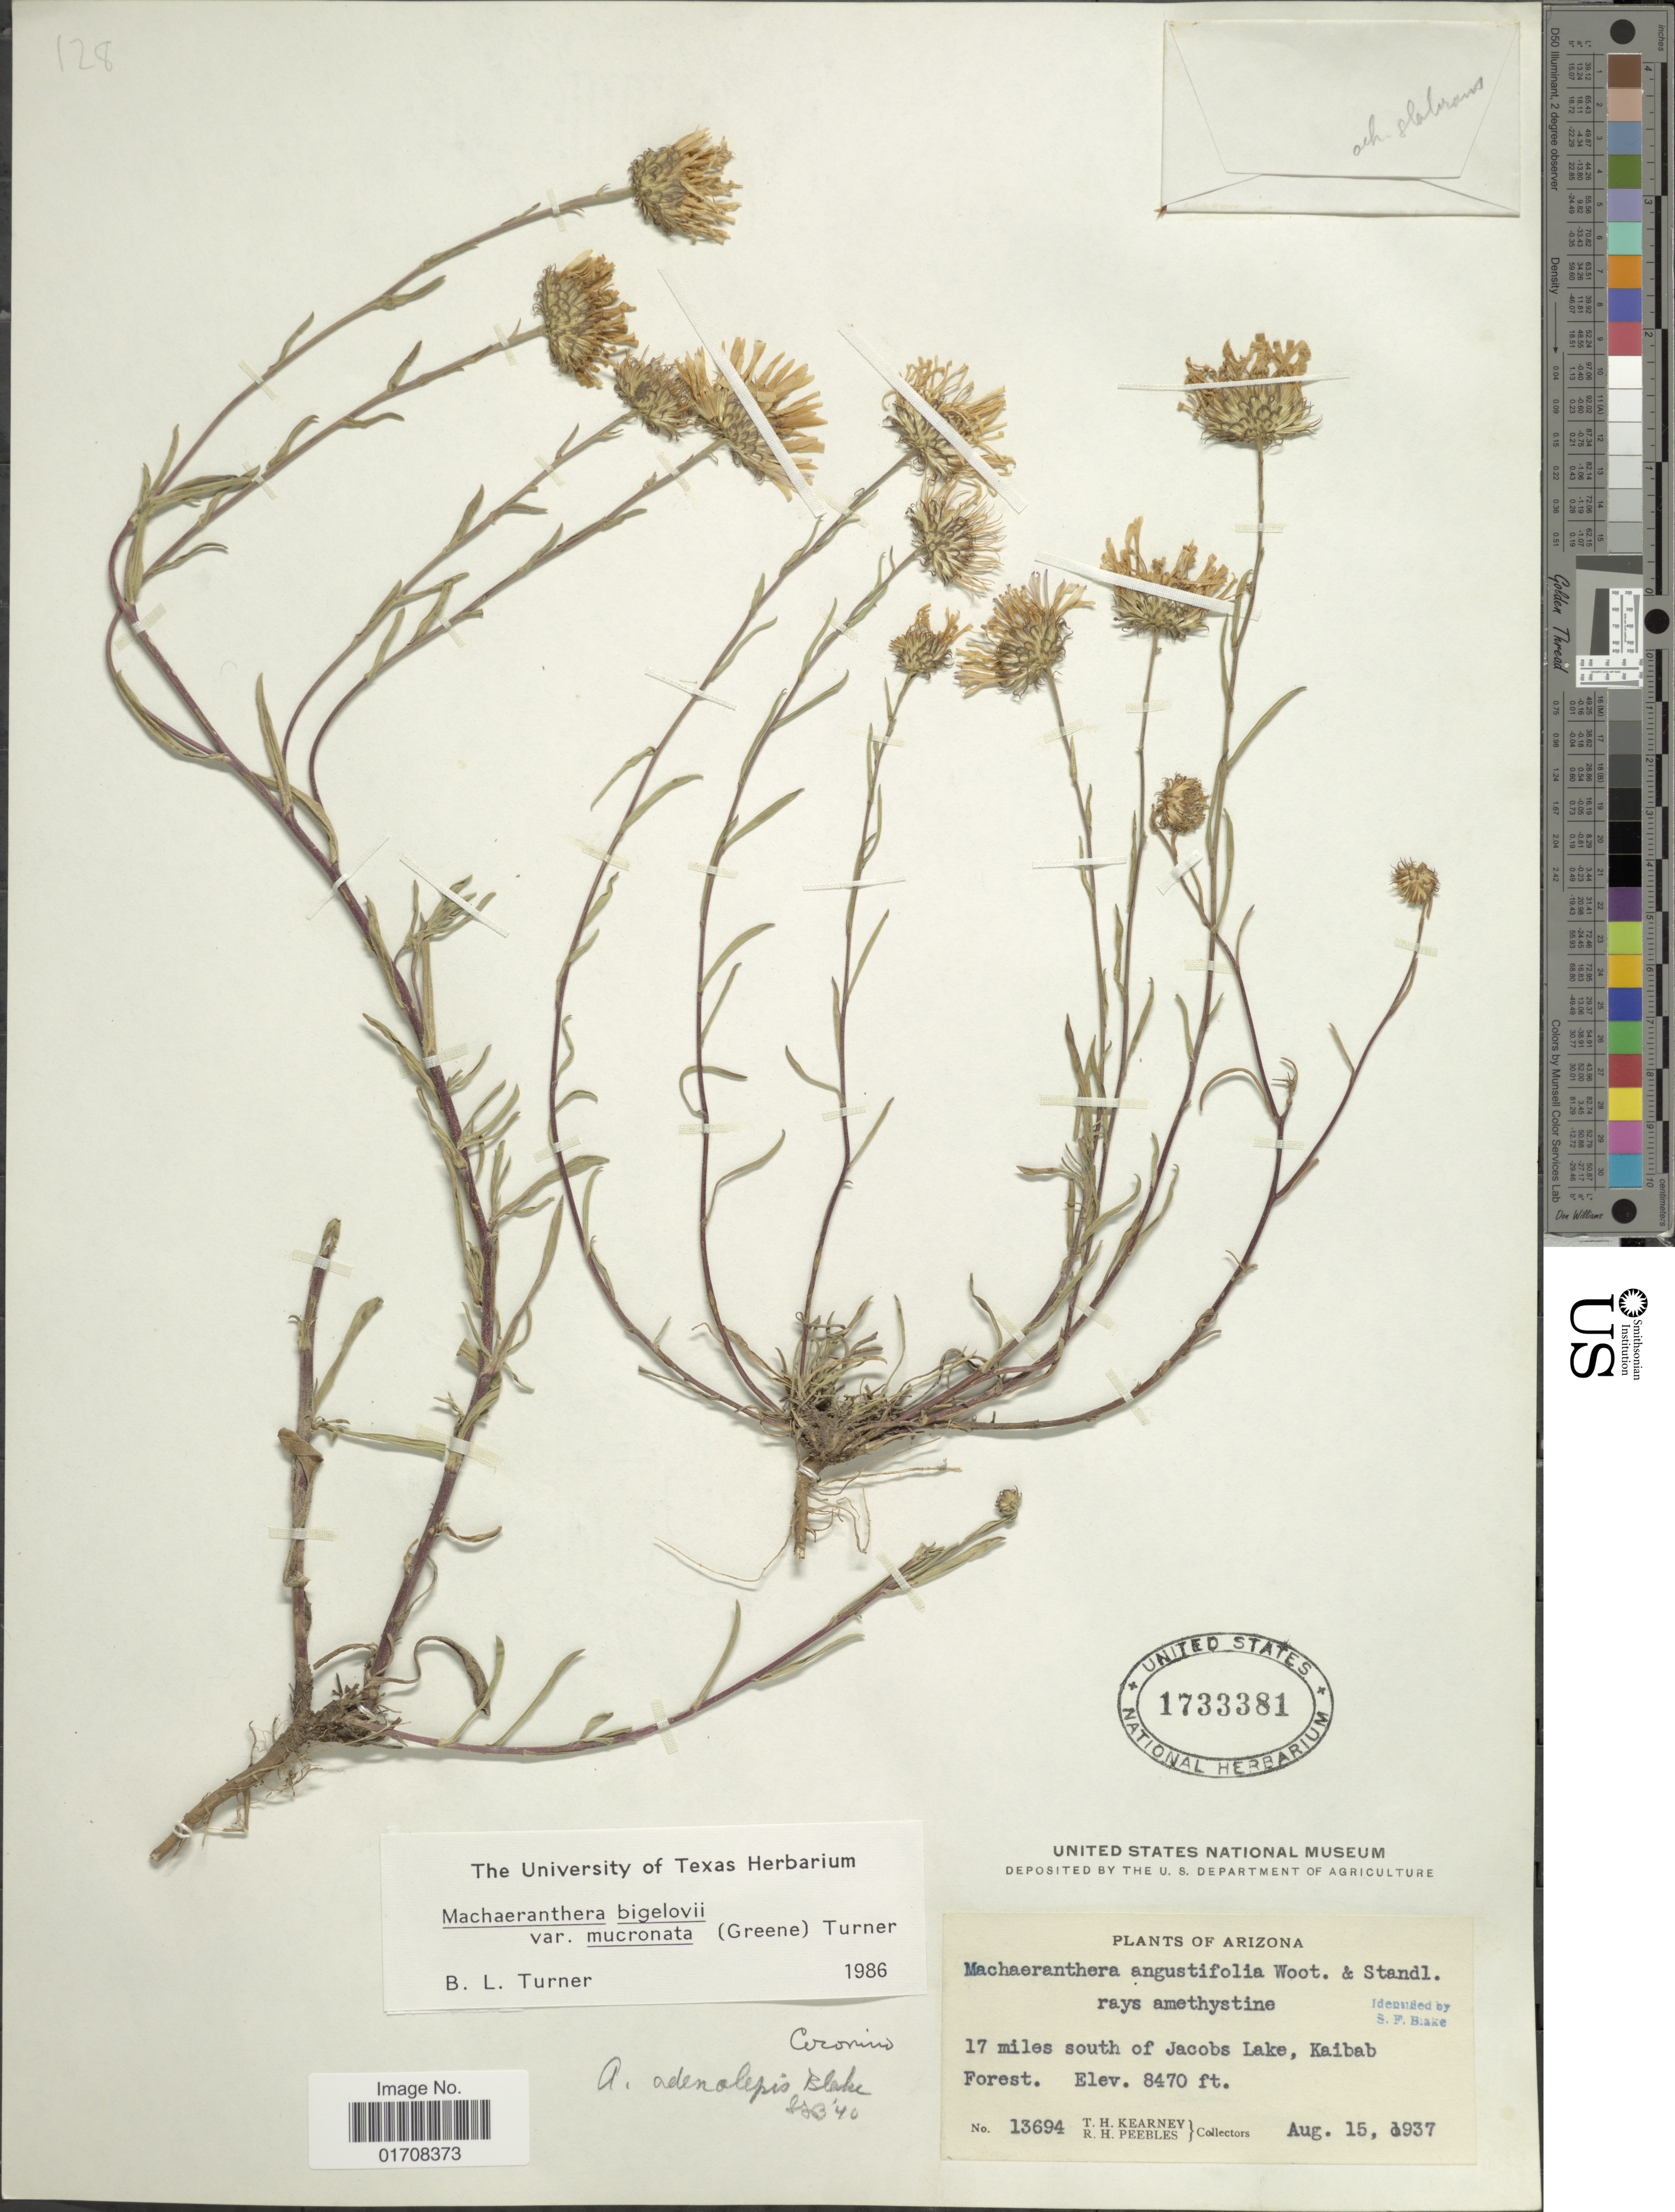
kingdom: Plantae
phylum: Tracheophyta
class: Magnoliopsida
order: Asterales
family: Asteraceae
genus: Machaeranthera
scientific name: Machaeranthera bigelovii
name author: (A. Gray) Greene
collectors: T. H. Kearney & R. H. Peebles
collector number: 13694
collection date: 1937-08-15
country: United States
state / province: Arizona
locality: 17 miles south of Jacobs Lake, Kaibab Forest, Coconino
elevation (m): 2582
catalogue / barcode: US 1733381